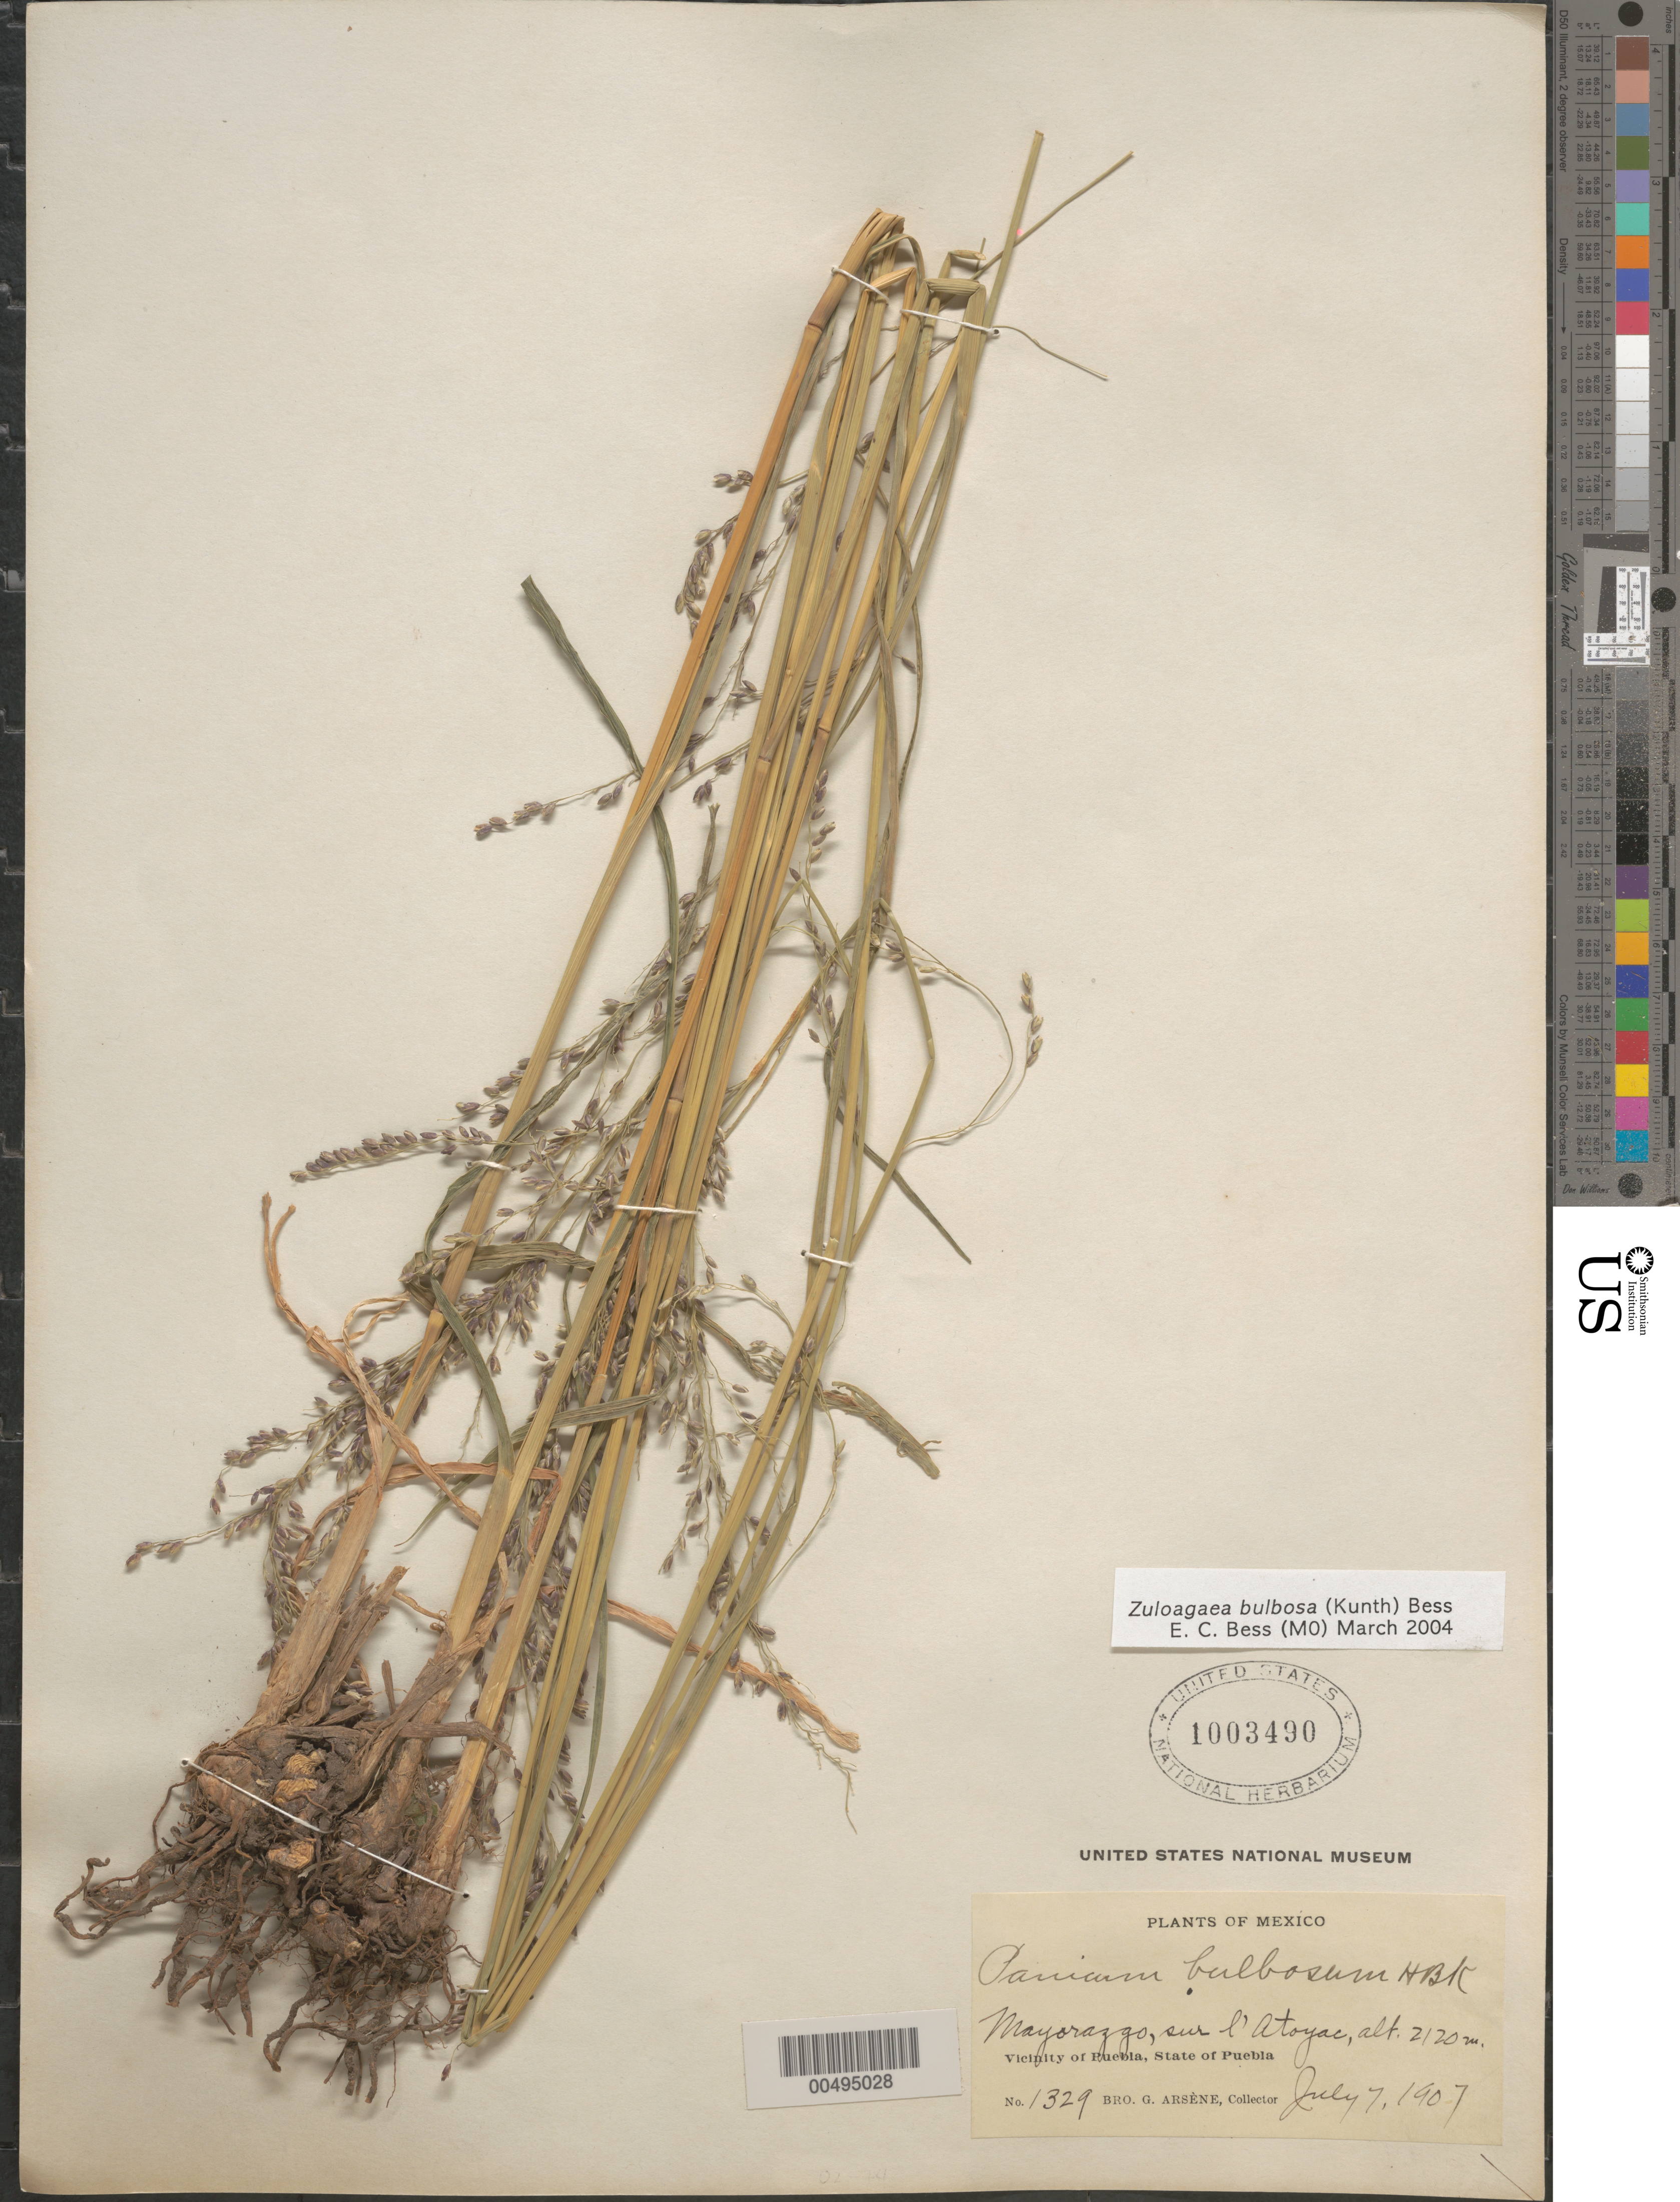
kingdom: Plantae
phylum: Tracheophyta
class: Liliopsida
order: Poales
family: Poaceae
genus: Panicum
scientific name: Panicum bulbosum subsp. sciaphilum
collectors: Bro. G. Arsène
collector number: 1329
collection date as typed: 7 Jul 1907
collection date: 1907-07-07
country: Mexico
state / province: Puebla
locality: Mayorazgo, sur l'Atoyac, vicinity of Puebla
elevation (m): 2120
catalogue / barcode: US 1003490